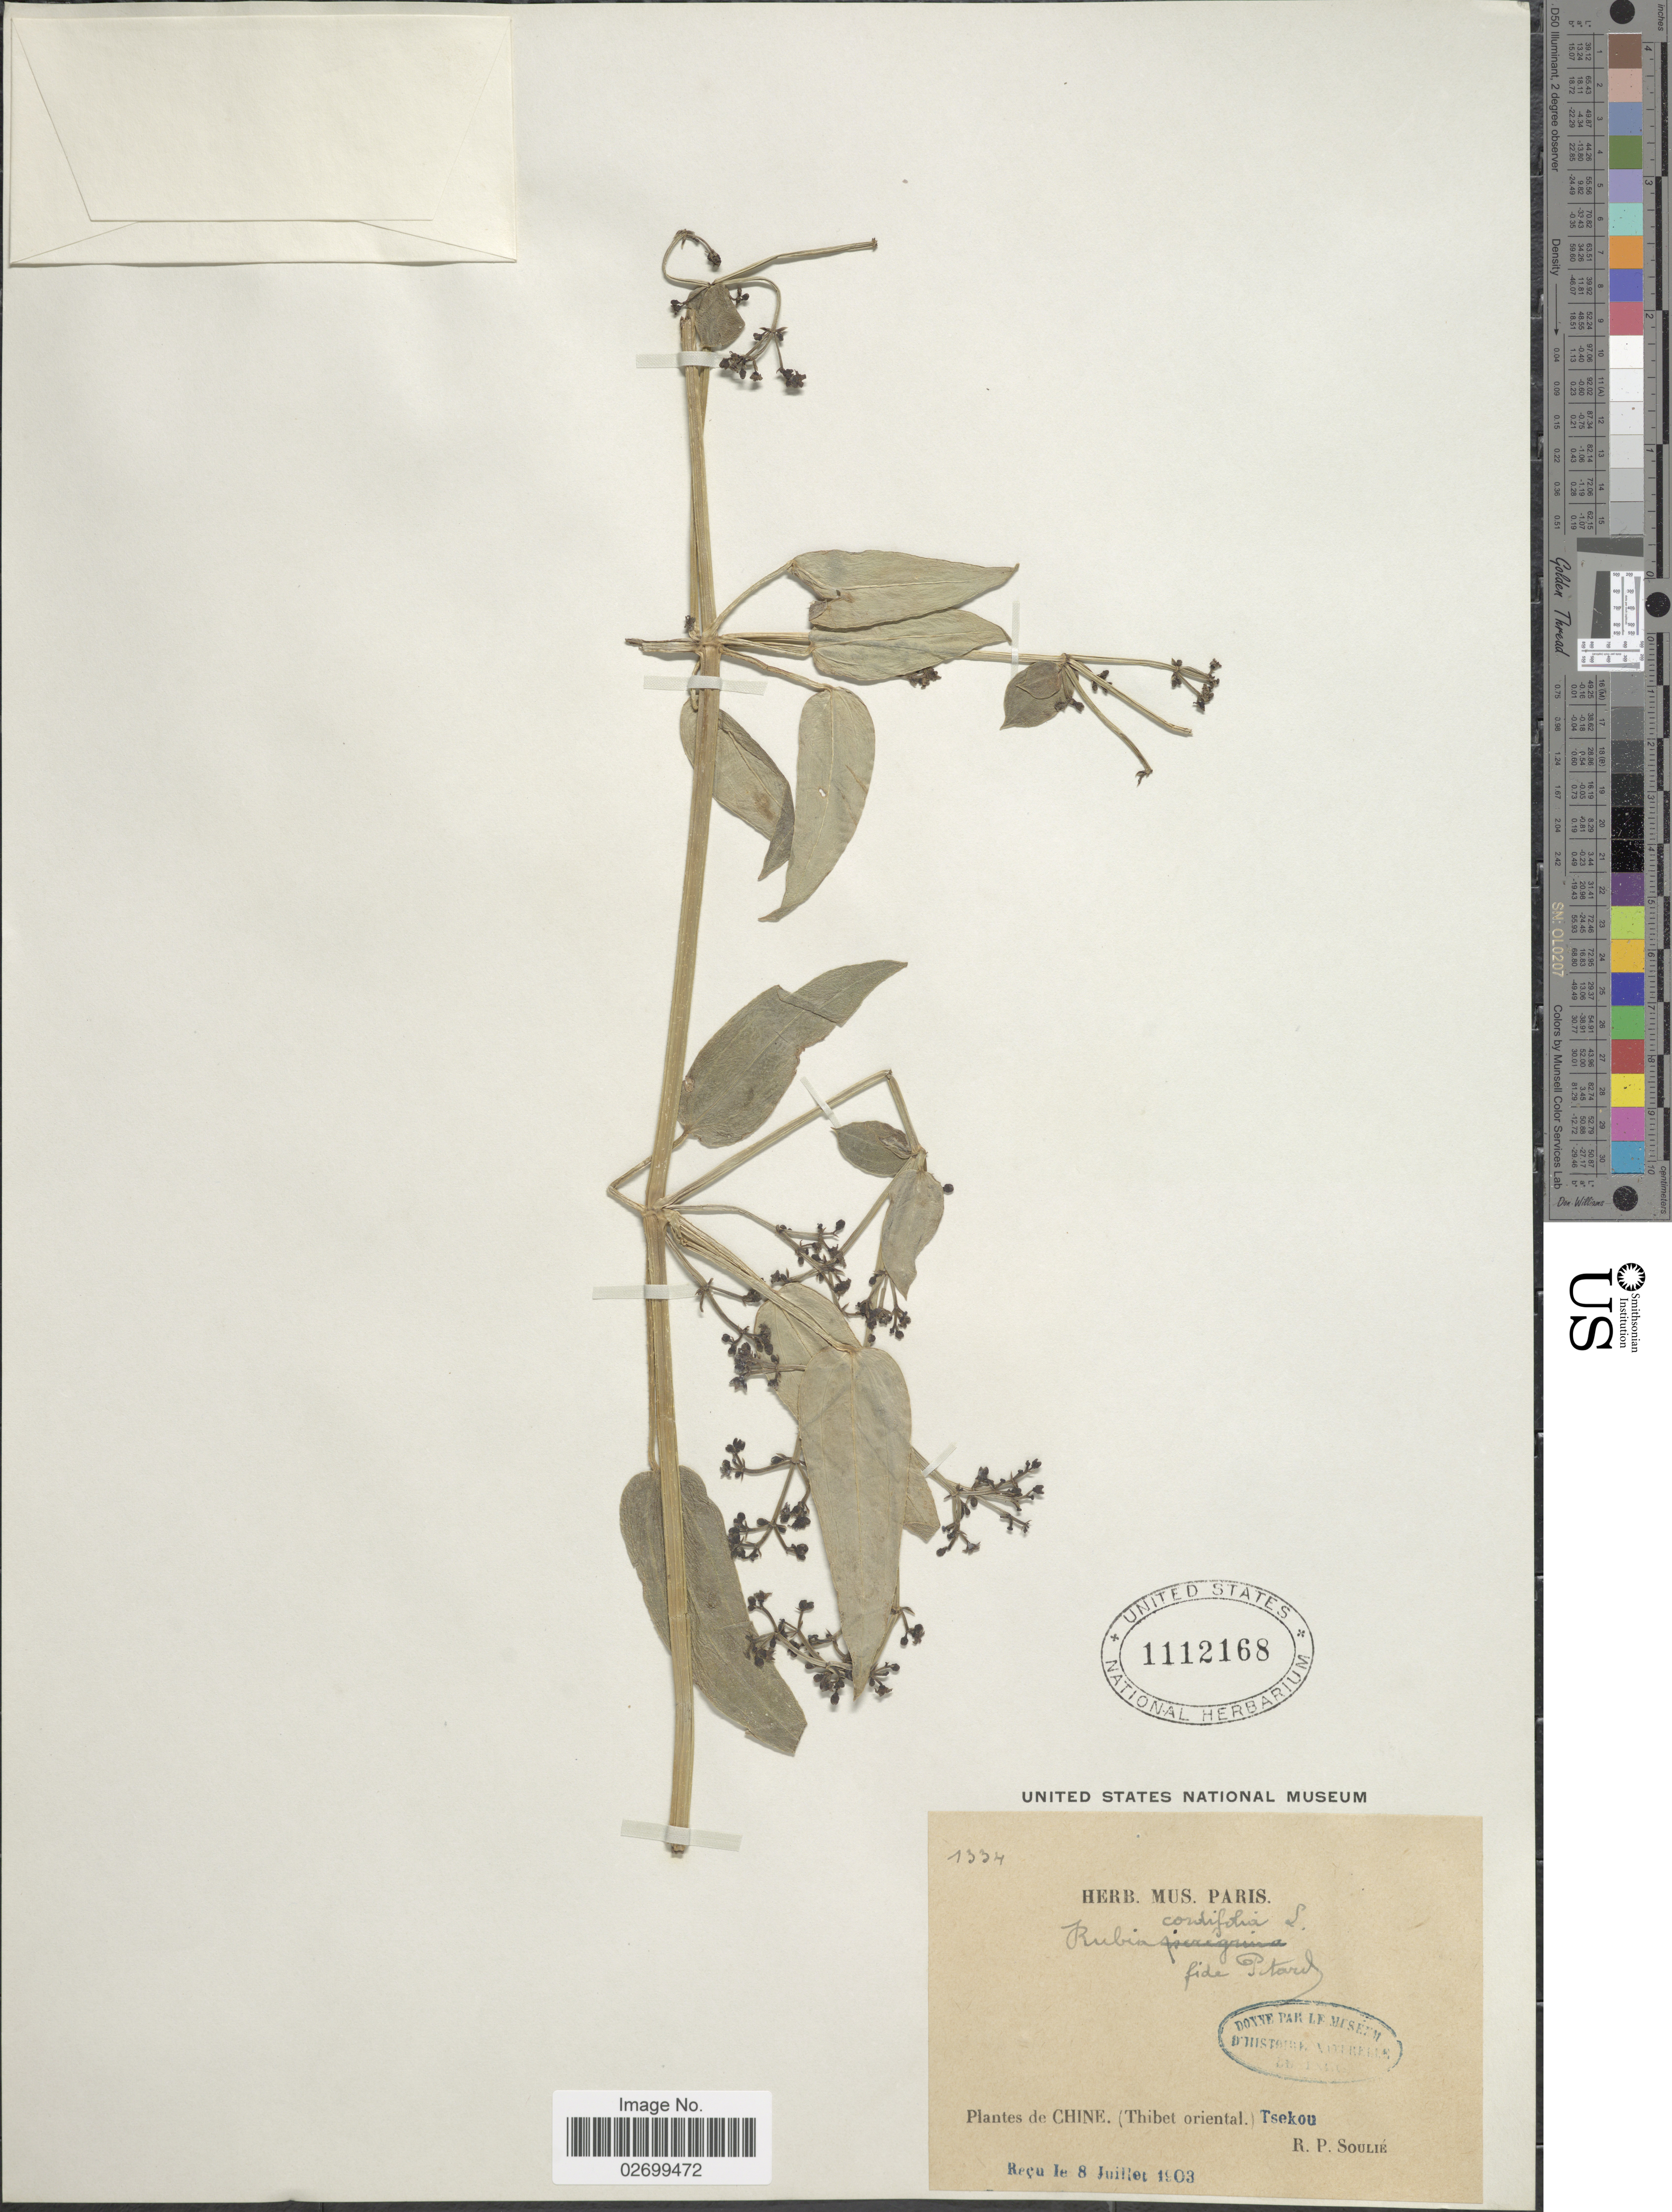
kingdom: Plantae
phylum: Tracheophyta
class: Magnoliopsida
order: Gentianales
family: Rubiaceae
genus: Rubia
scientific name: Rubia cordifolia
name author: L.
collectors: R. Soulié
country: China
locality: Thibet oriental, Tsekou.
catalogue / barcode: US 1112168